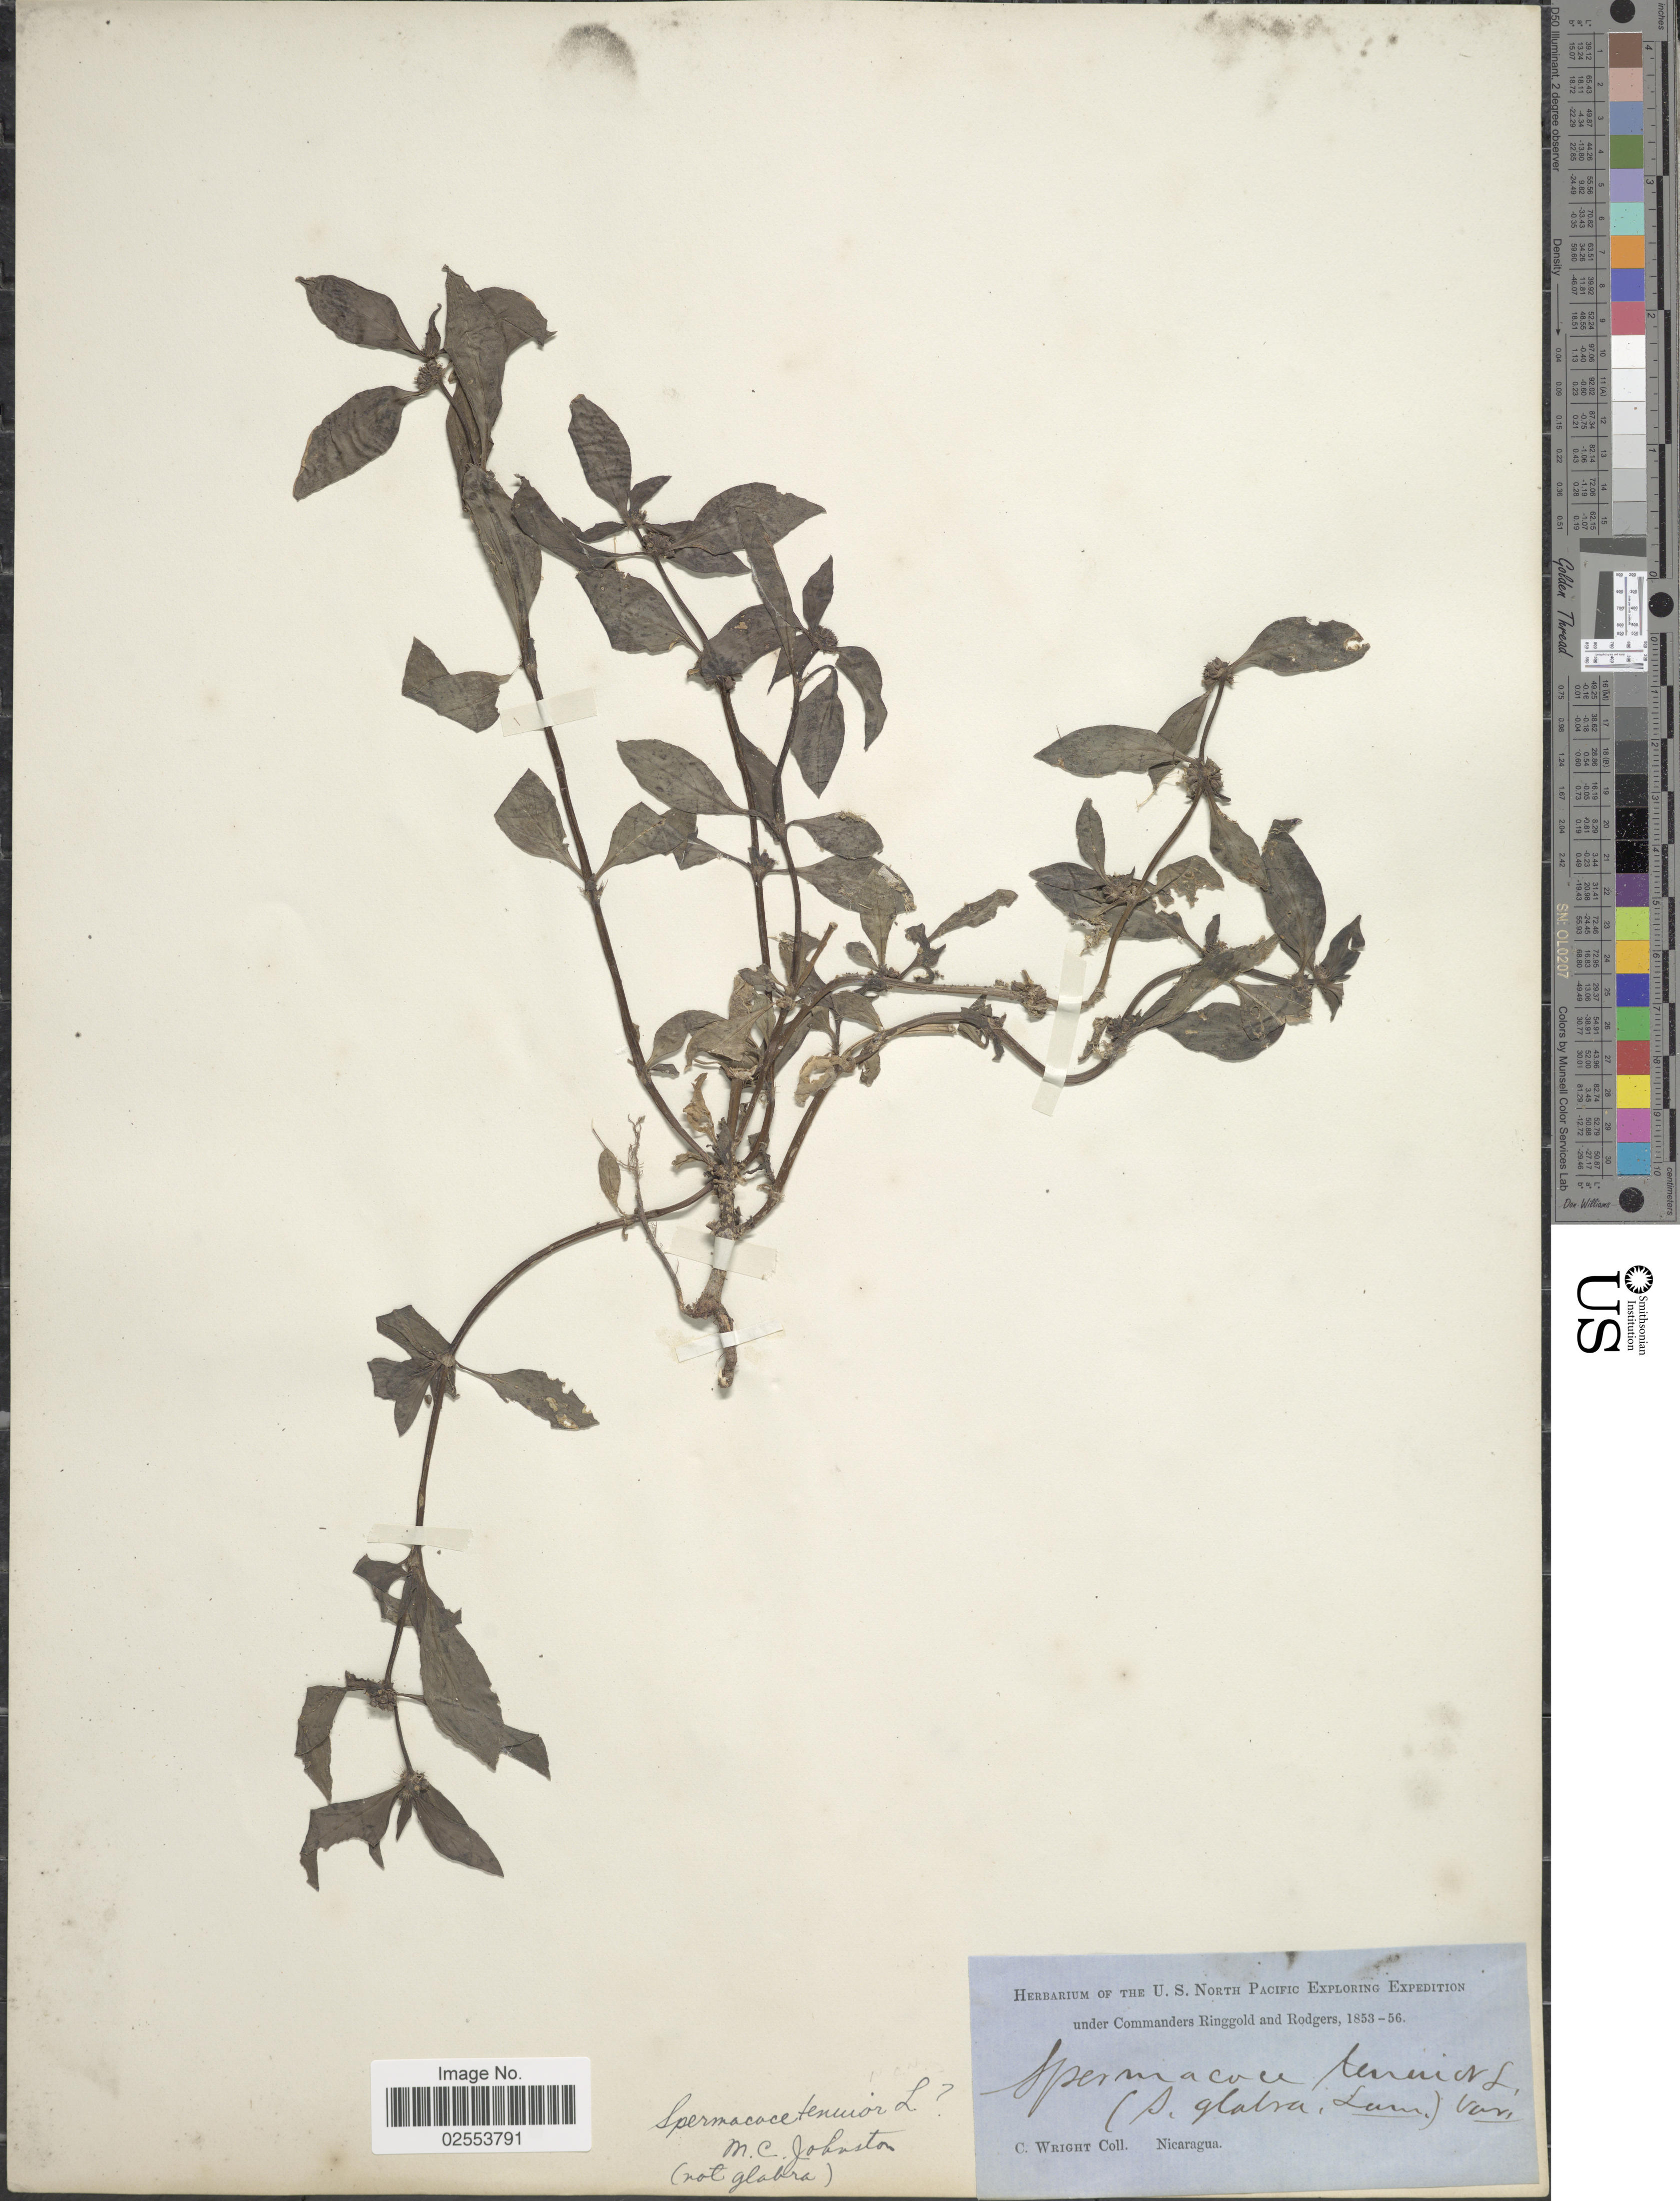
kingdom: Plantae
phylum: Tracheophyta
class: Magnoliopsida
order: Gentianales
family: Rubiaceae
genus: Spermacoce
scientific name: Spermacoce tenuior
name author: L.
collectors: C. Wright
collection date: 1853/1856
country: Nicaragua